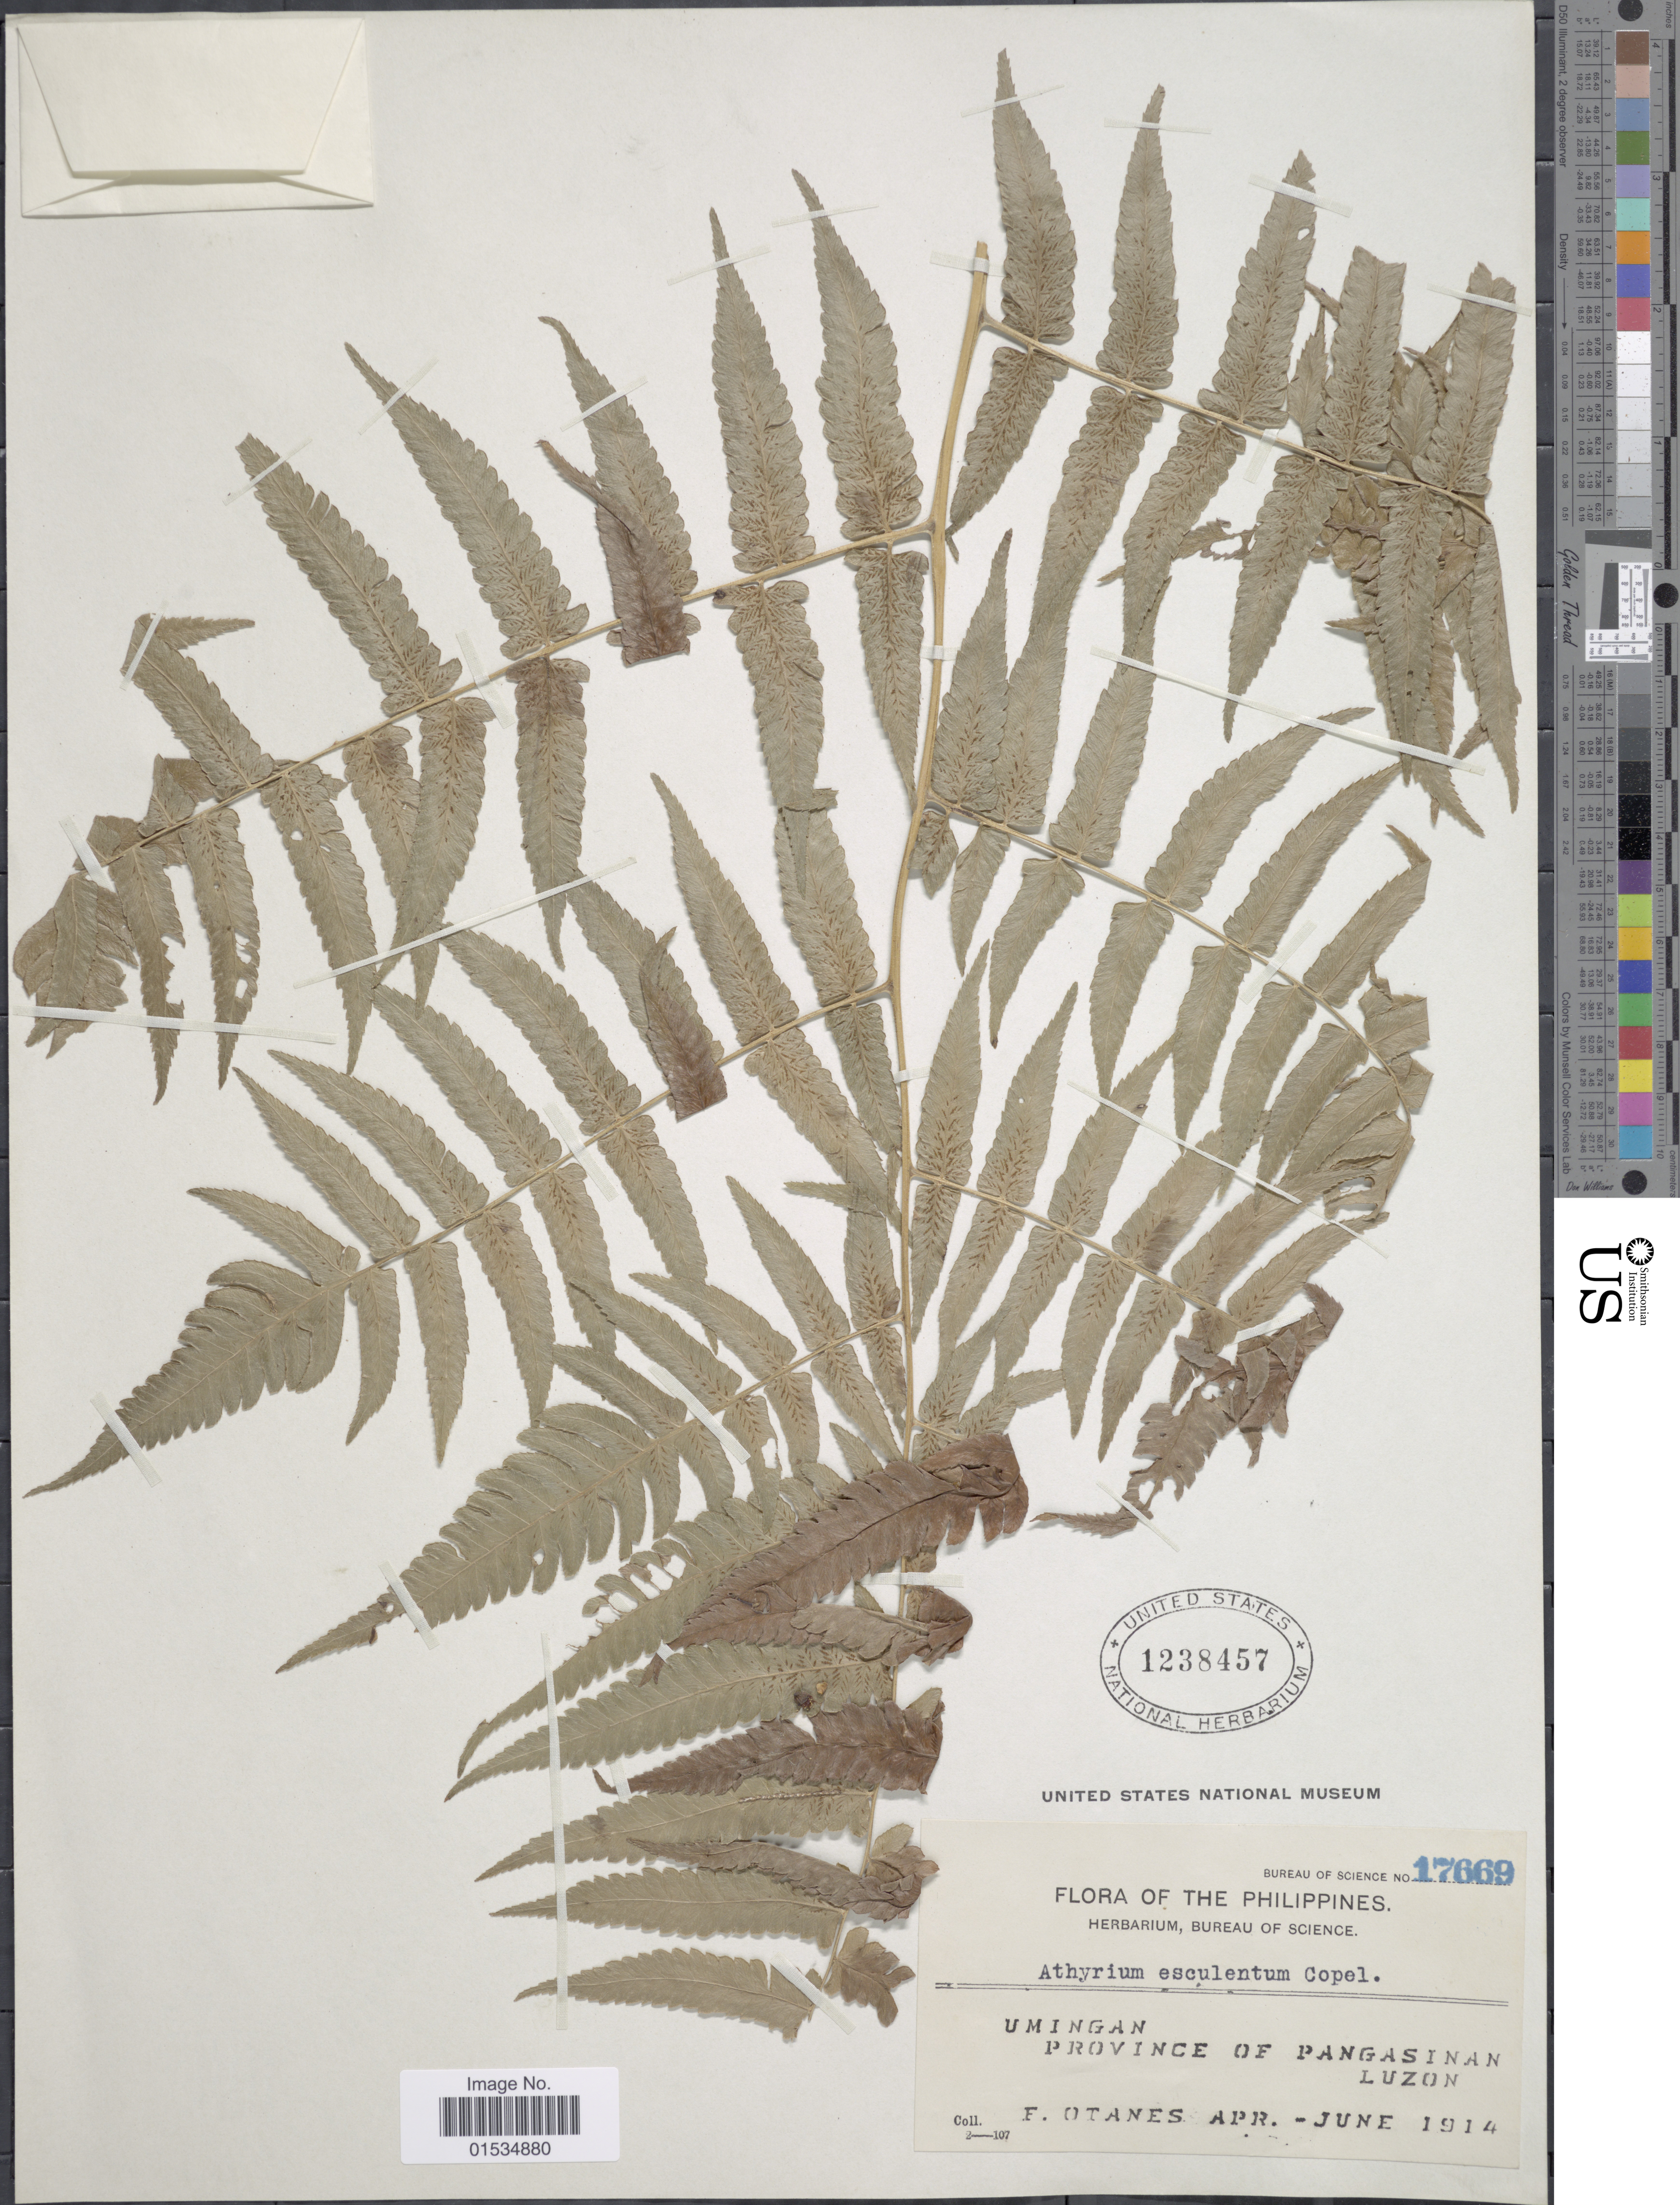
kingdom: Plantae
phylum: Tracheophyta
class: Polypodiopsida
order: Polypodiales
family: Athyriaceae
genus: Diplazium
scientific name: Diplazium esculentum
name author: (Retz.) Sw.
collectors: F. Q. Otanes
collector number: Bureau of Science 17669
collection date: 1914-04/1914-06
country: Philippines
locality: Umingan, Province of Pangasinan, Luzon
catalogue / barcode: US 1238457